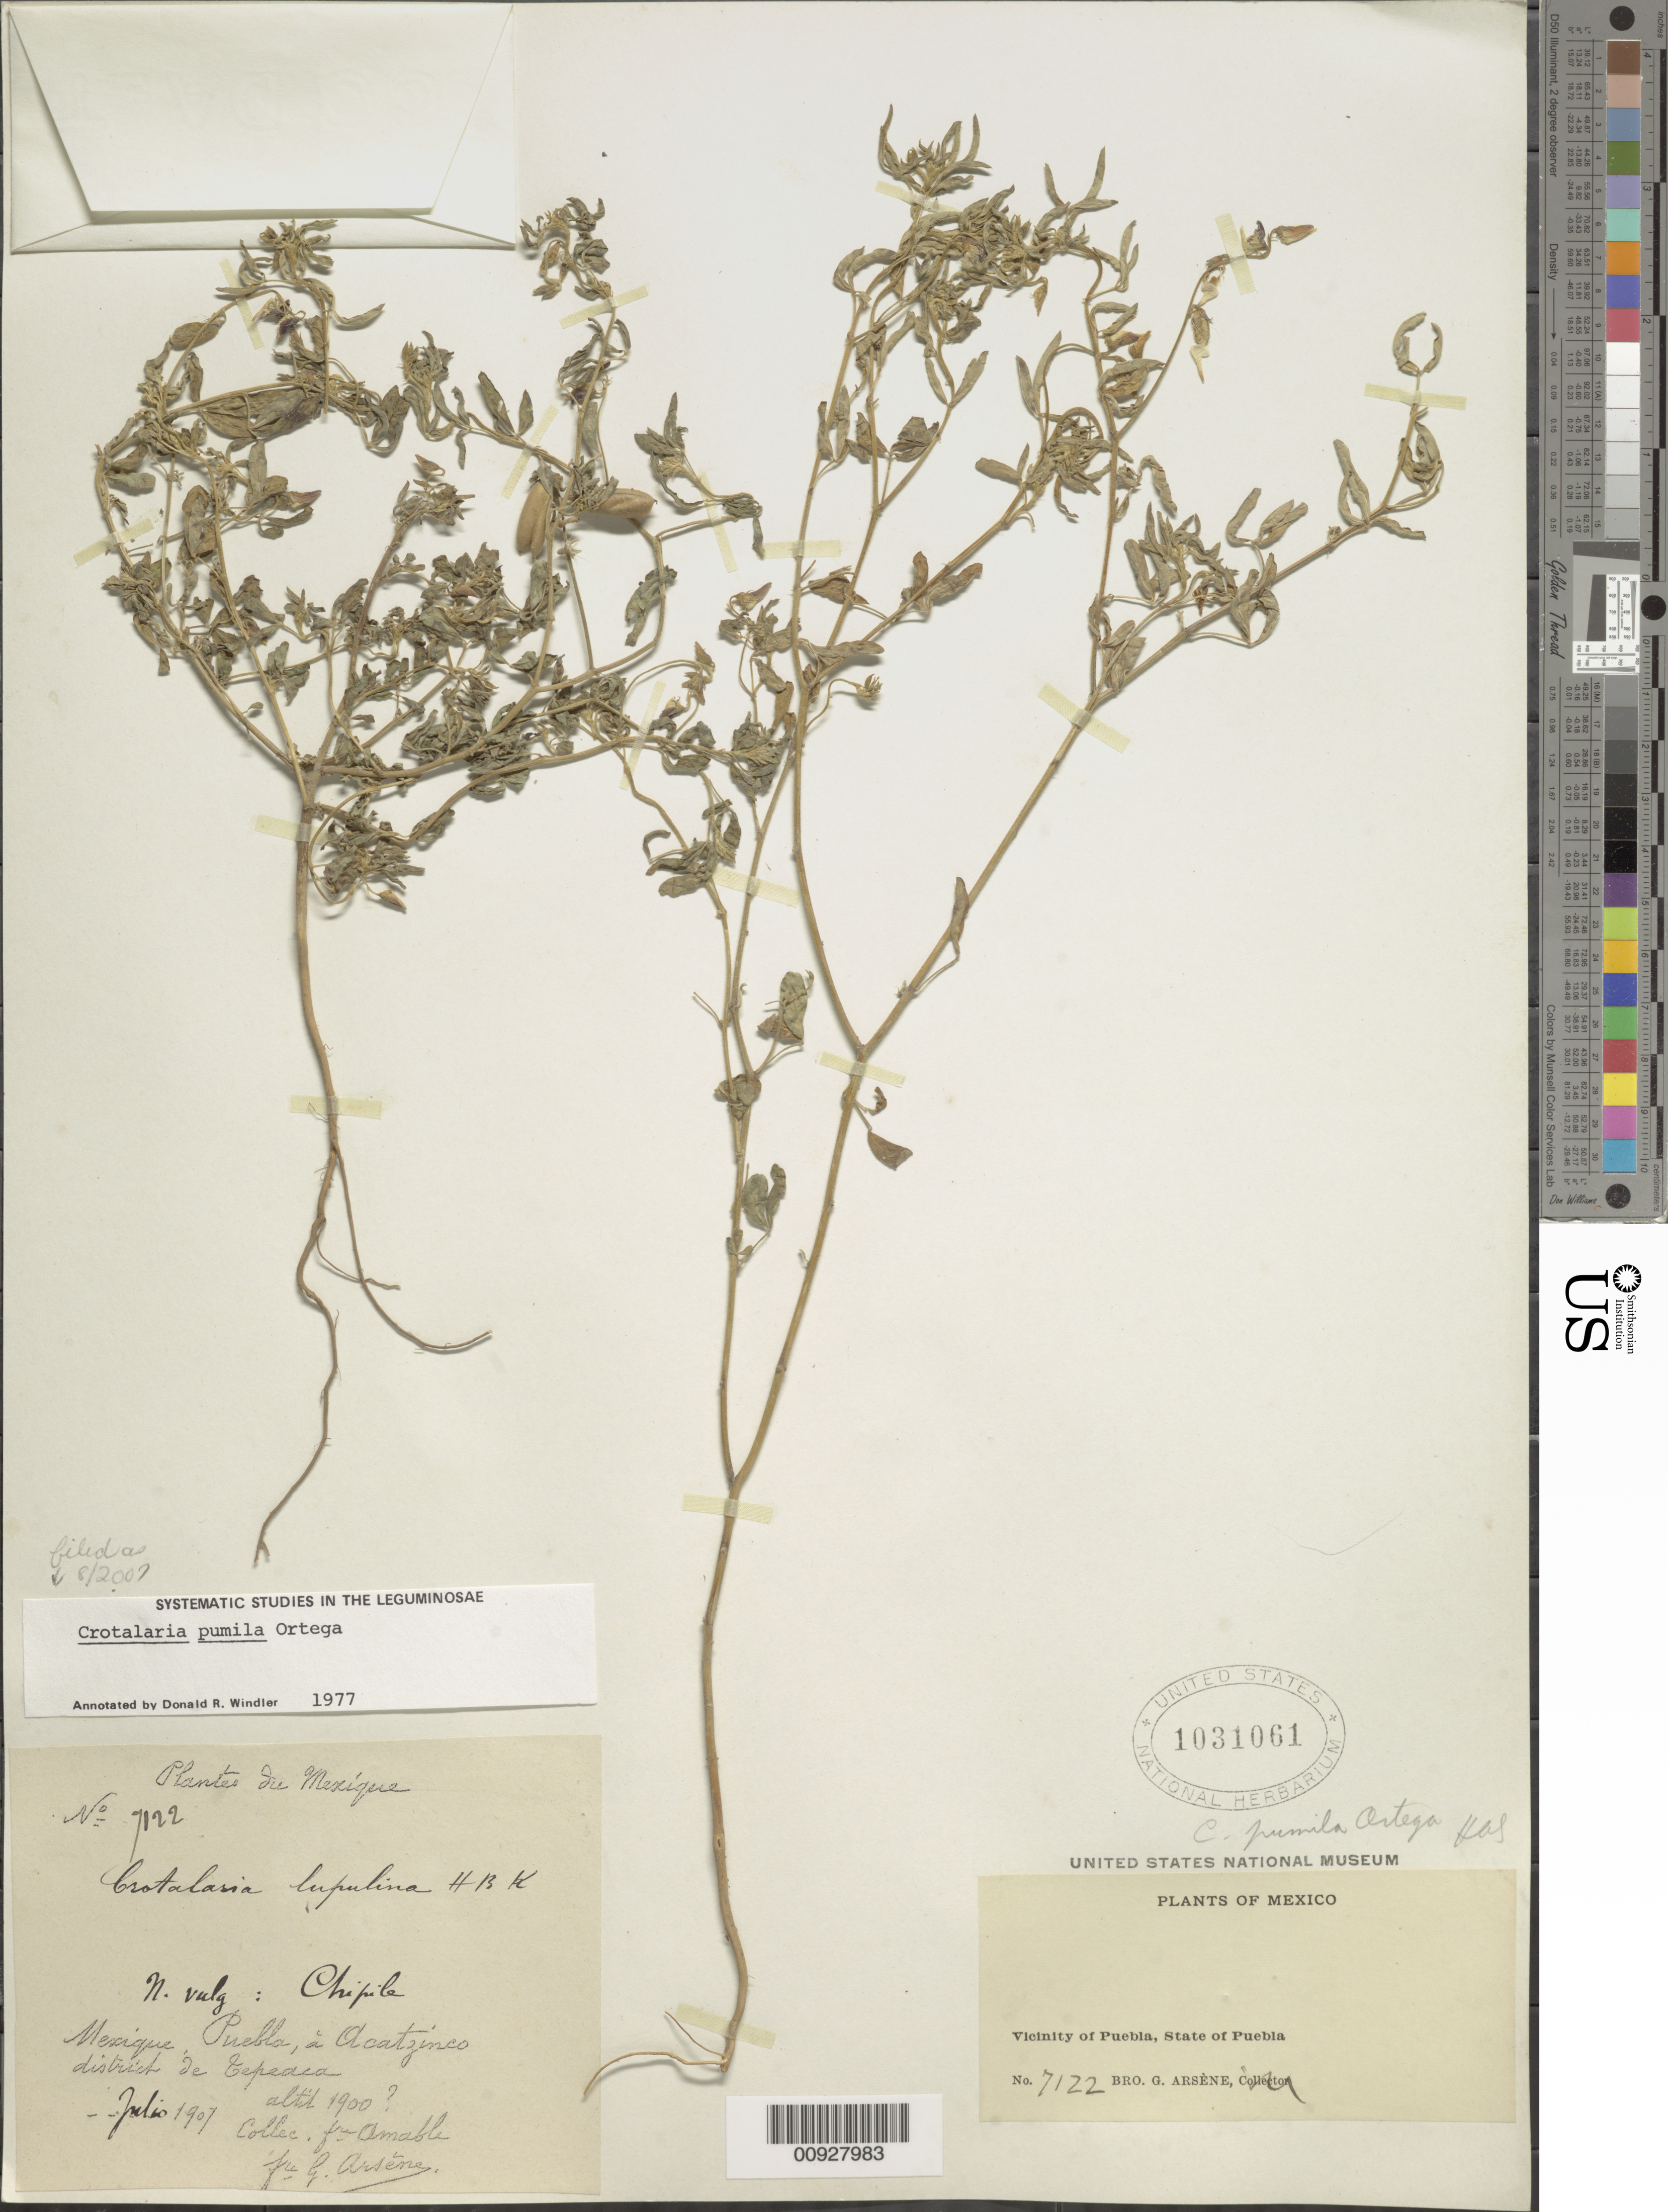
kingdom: Plantae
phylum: Tracheophyta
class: Magnoliopsida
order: Fabales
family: Fabaceae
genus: Crotalaria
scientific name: Crotalaria pumila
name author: Ortega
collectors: B. Amable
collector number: Arsène, Bro. G. No. 7122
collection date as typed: Jul 1907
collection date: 1907-07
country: Mexico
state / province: Puebla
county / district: Tepeaca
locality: Puebla, à Acatzingo district de Tepeaca.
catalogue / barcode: US 1031061